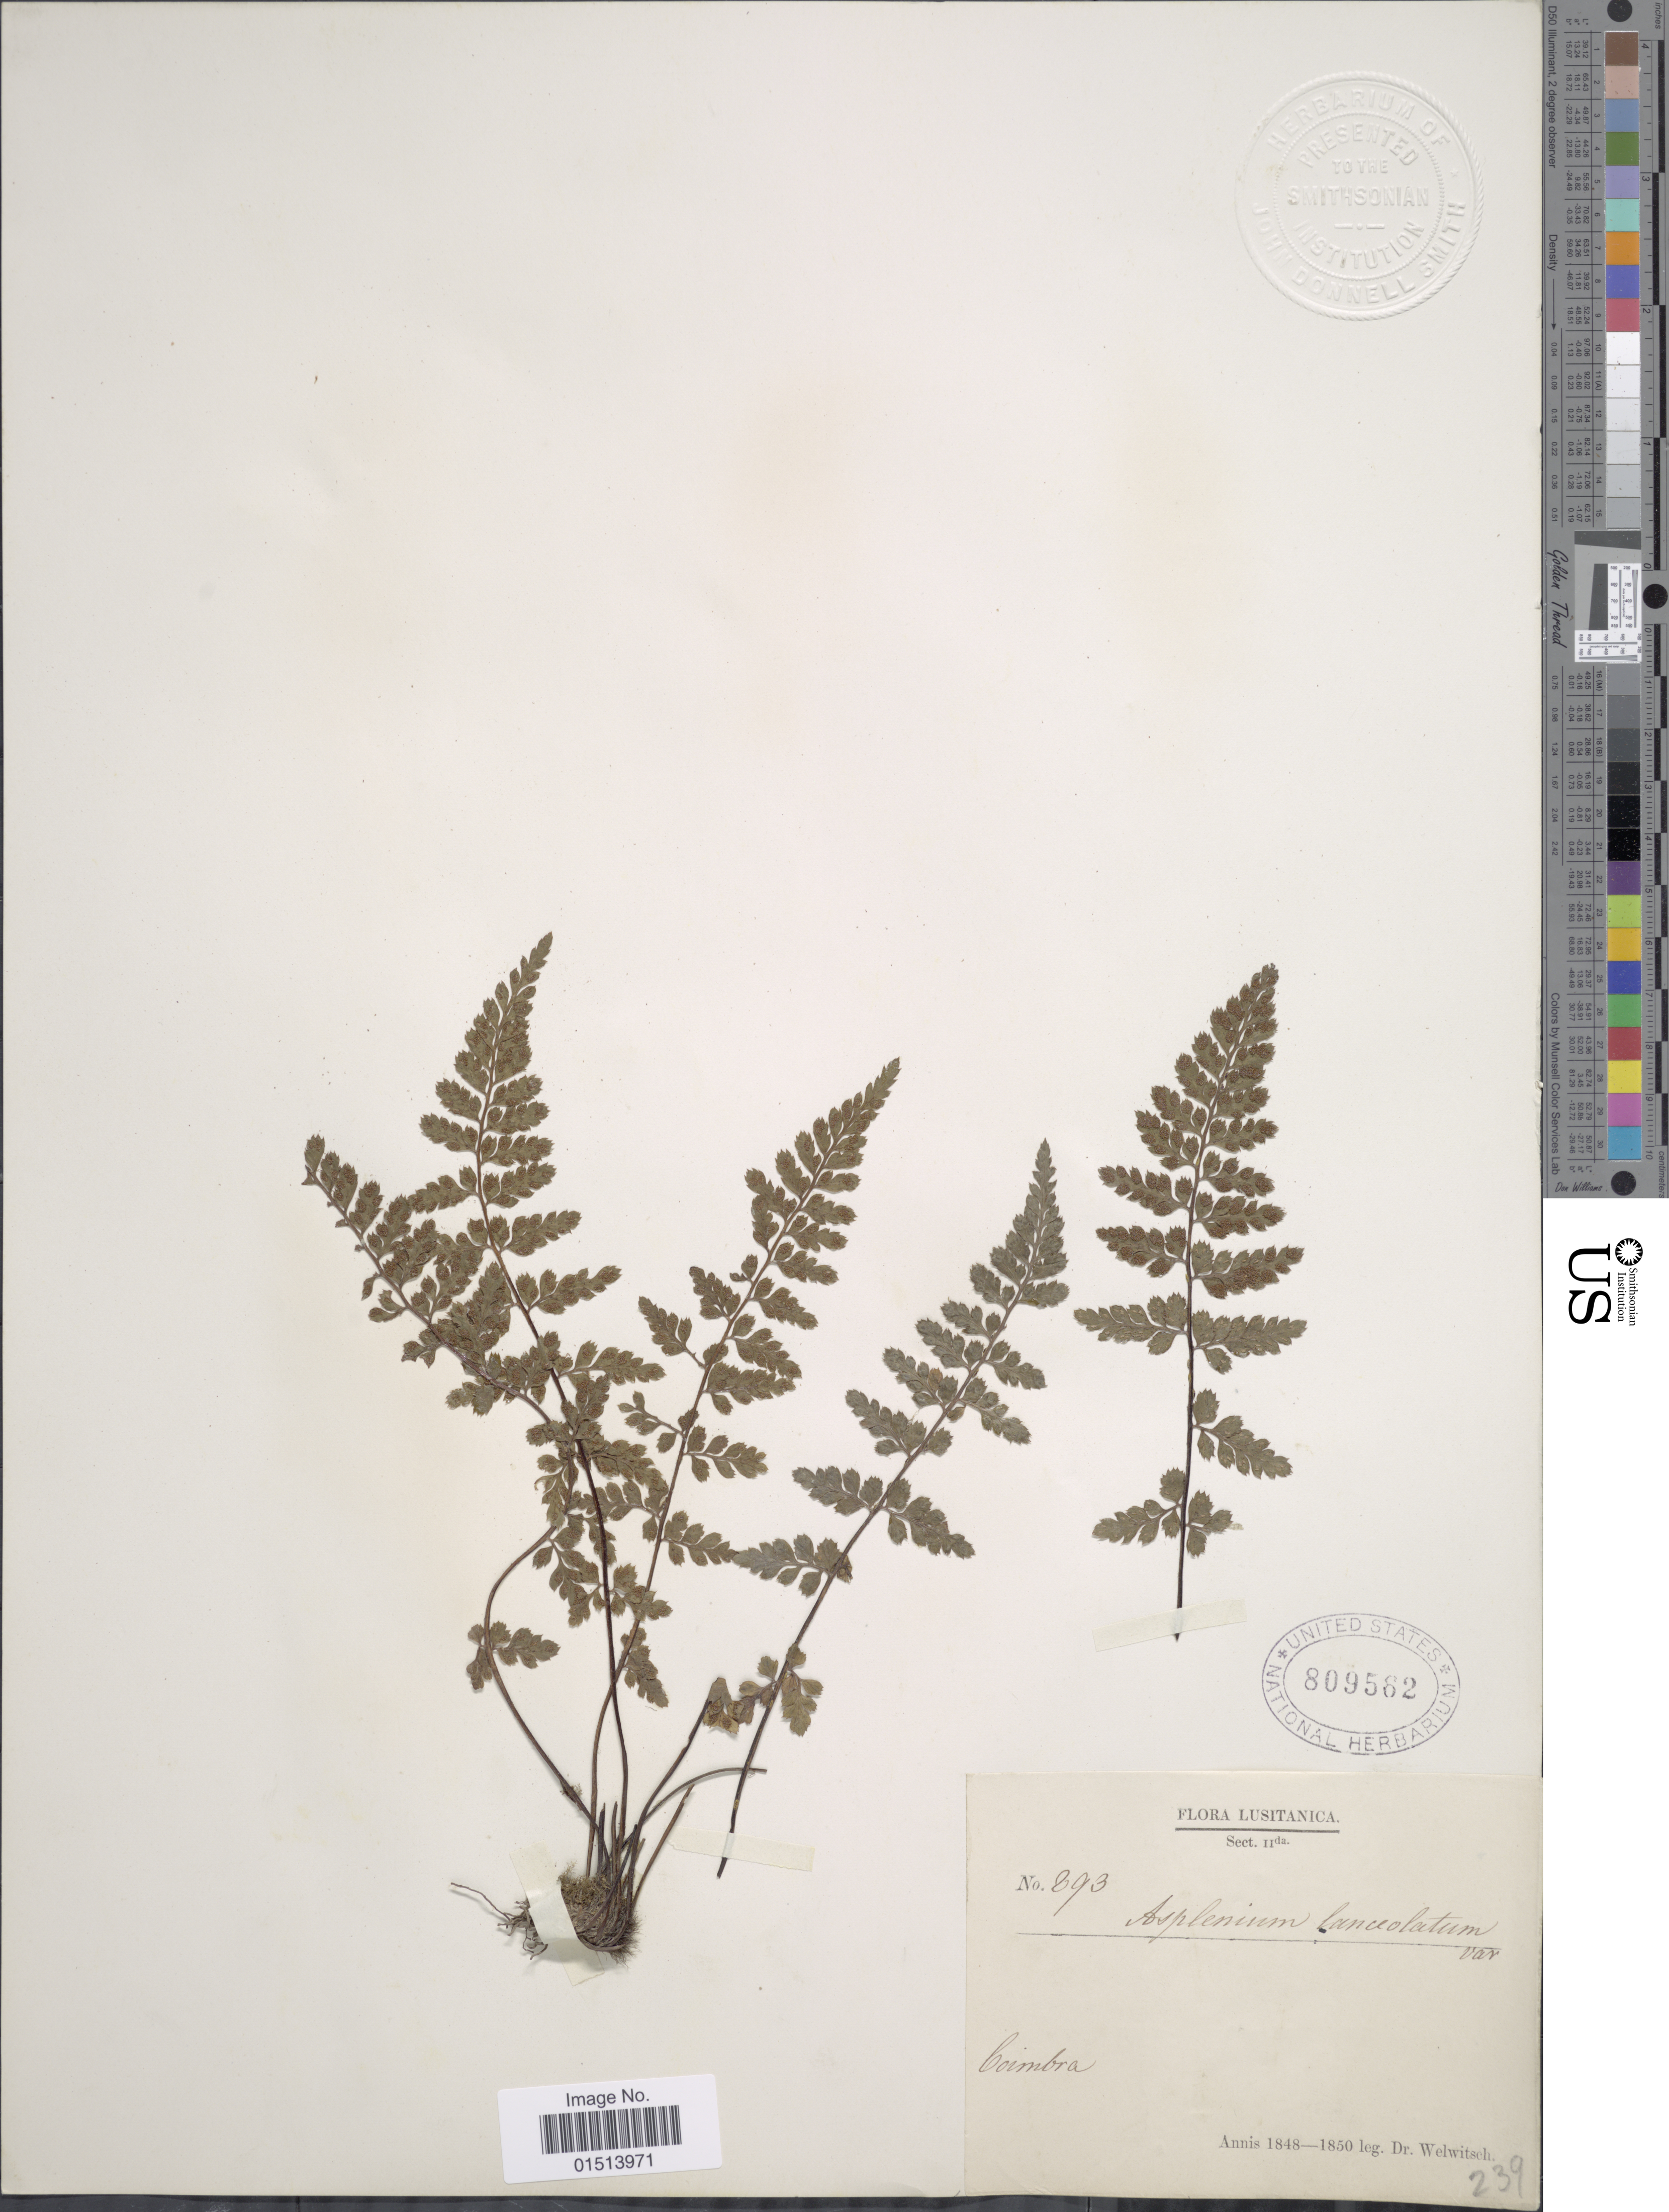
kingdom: Plantae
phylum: Tracheophyta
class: Polypodiopsida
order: Polypodiales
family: Aspleniaceae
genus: Asplenium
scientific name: Asplenium obovatum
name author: Viv.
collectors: -. Welwitsch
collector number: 239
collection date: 1848/1850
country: Portugal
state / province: Coimbra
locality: Lusitanica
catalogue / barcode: US 809582